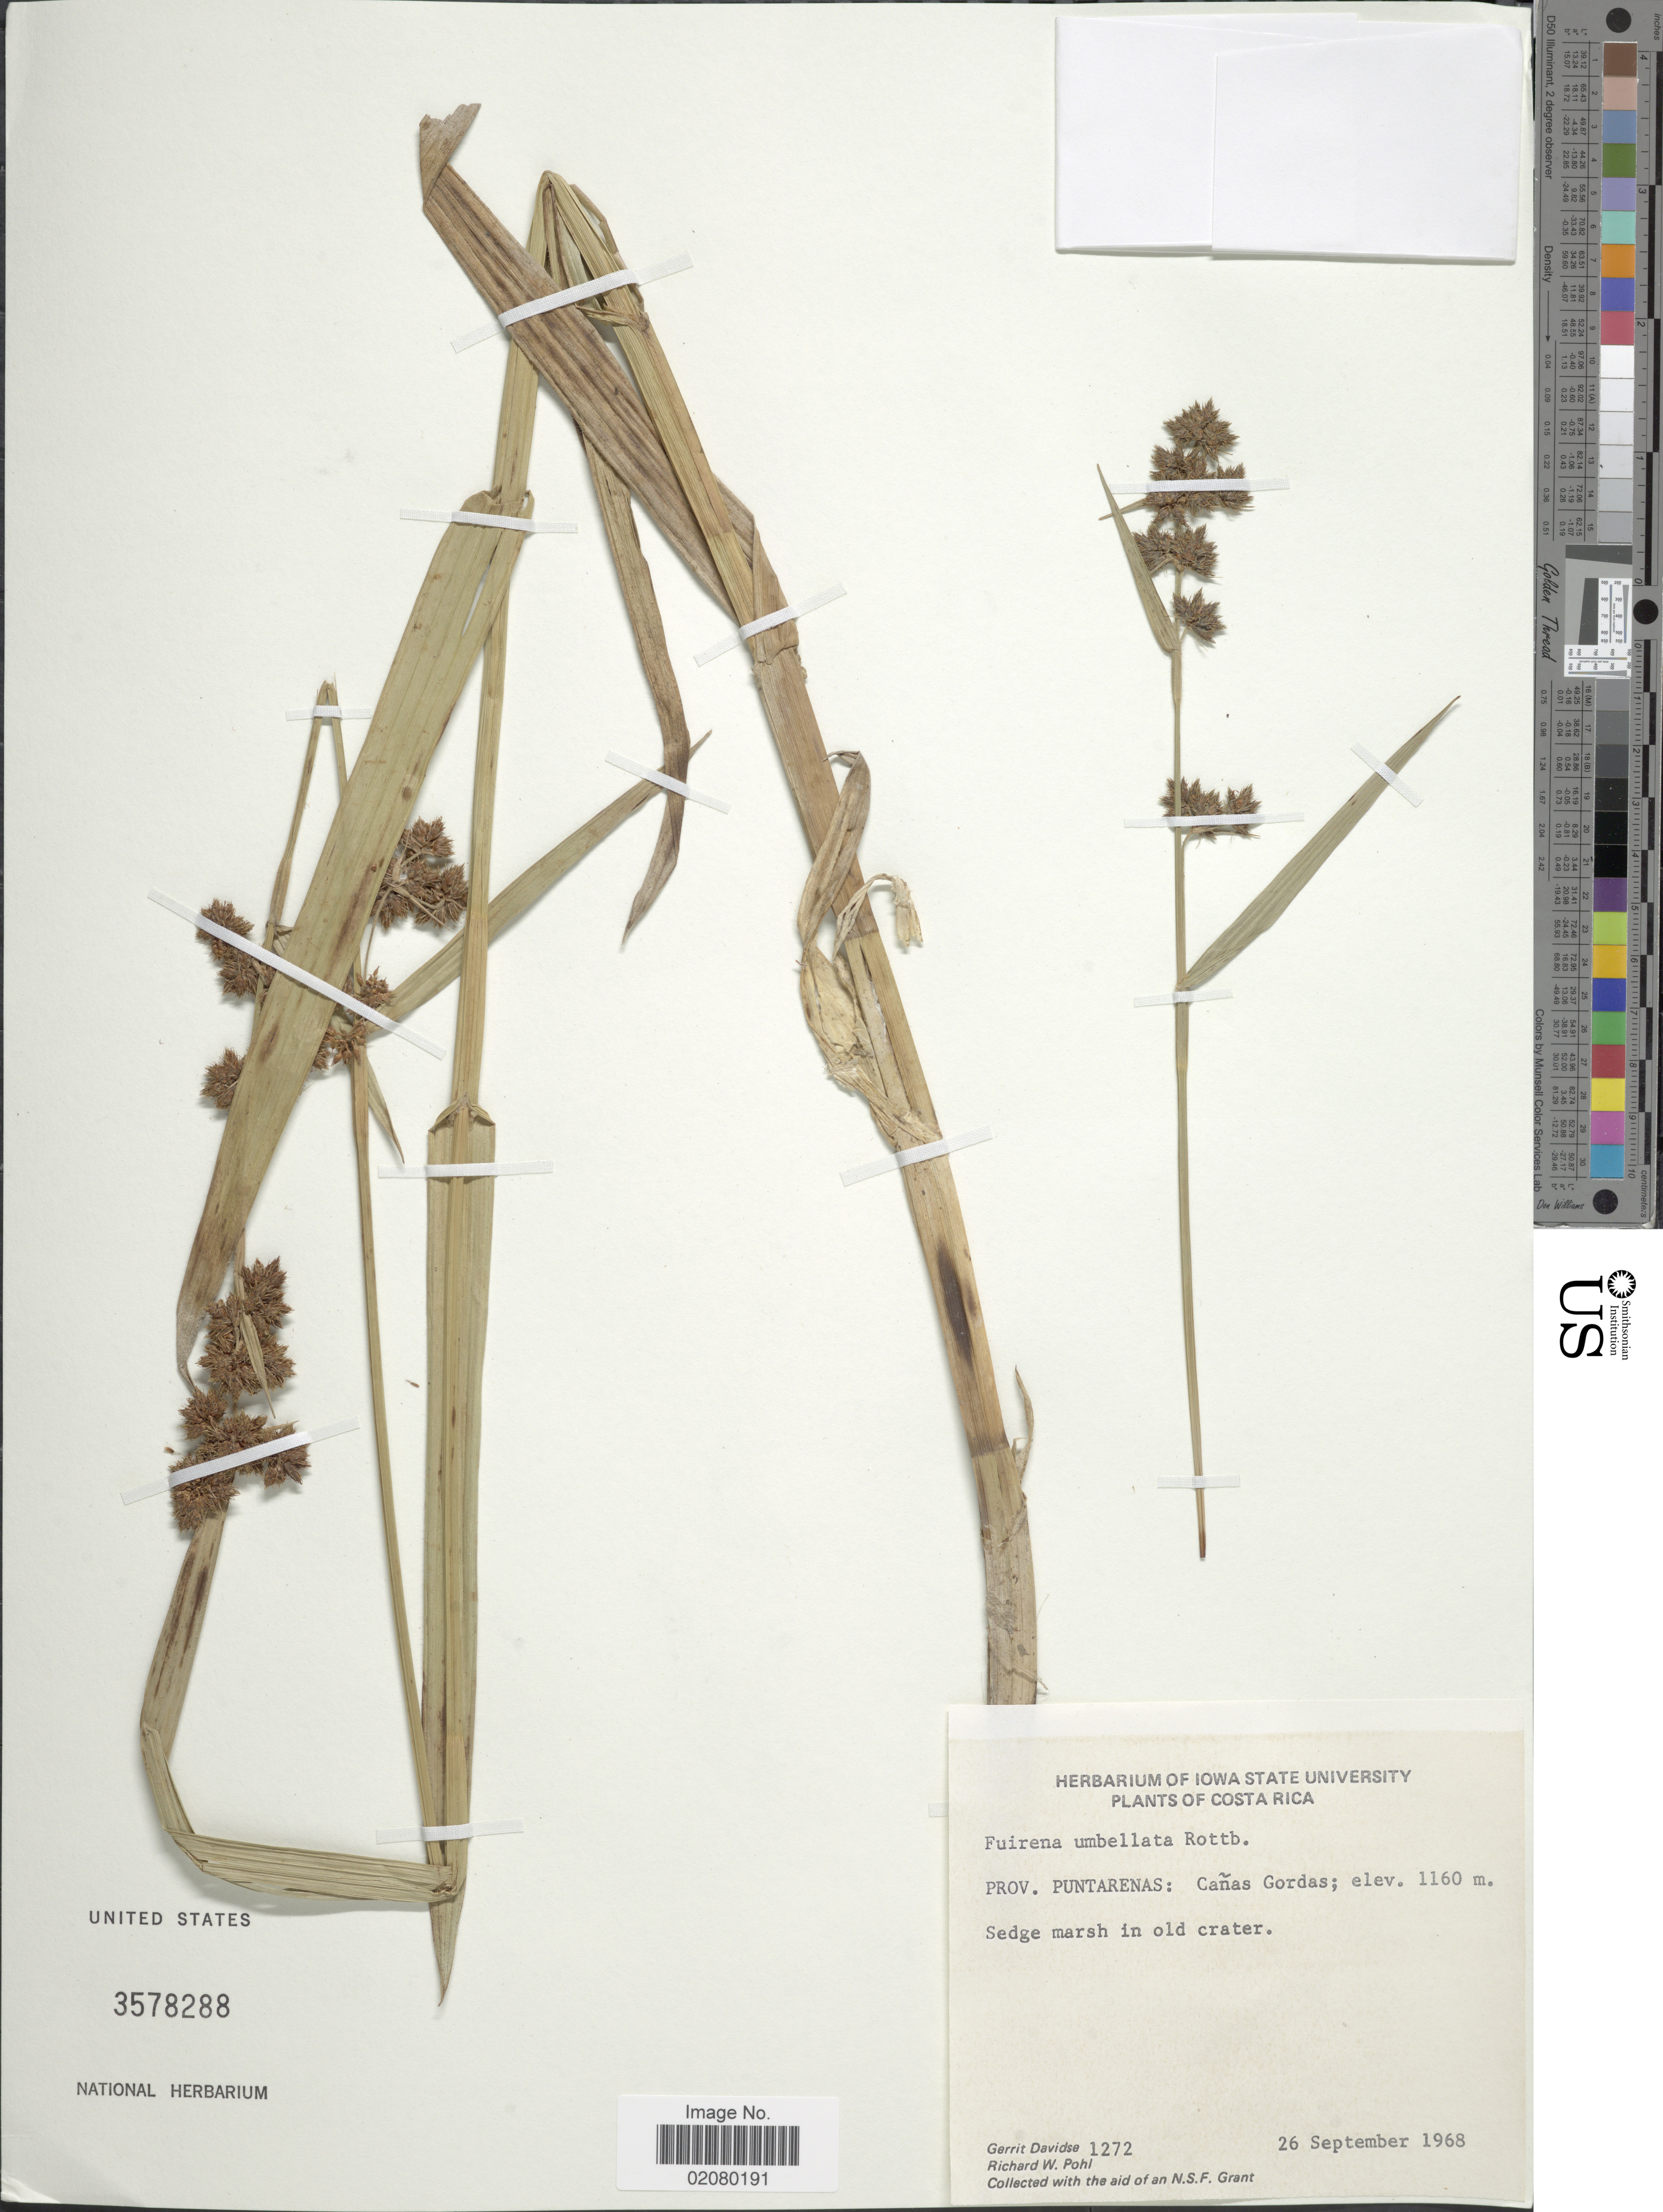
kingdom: Plantae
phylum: Tracheophyta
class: Liliopsida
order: Poales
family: Cyperaceae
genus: Fuirena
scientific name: Fuirena umbellata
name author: Rottb.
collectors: G. Davidse & R. W. Pohl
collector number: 1272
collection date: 1968-09-26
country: Costa Rica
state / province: Puntarenas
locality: Prov. Puntarenas: Canas Gordas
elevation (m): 1160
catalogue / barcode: US 3578288